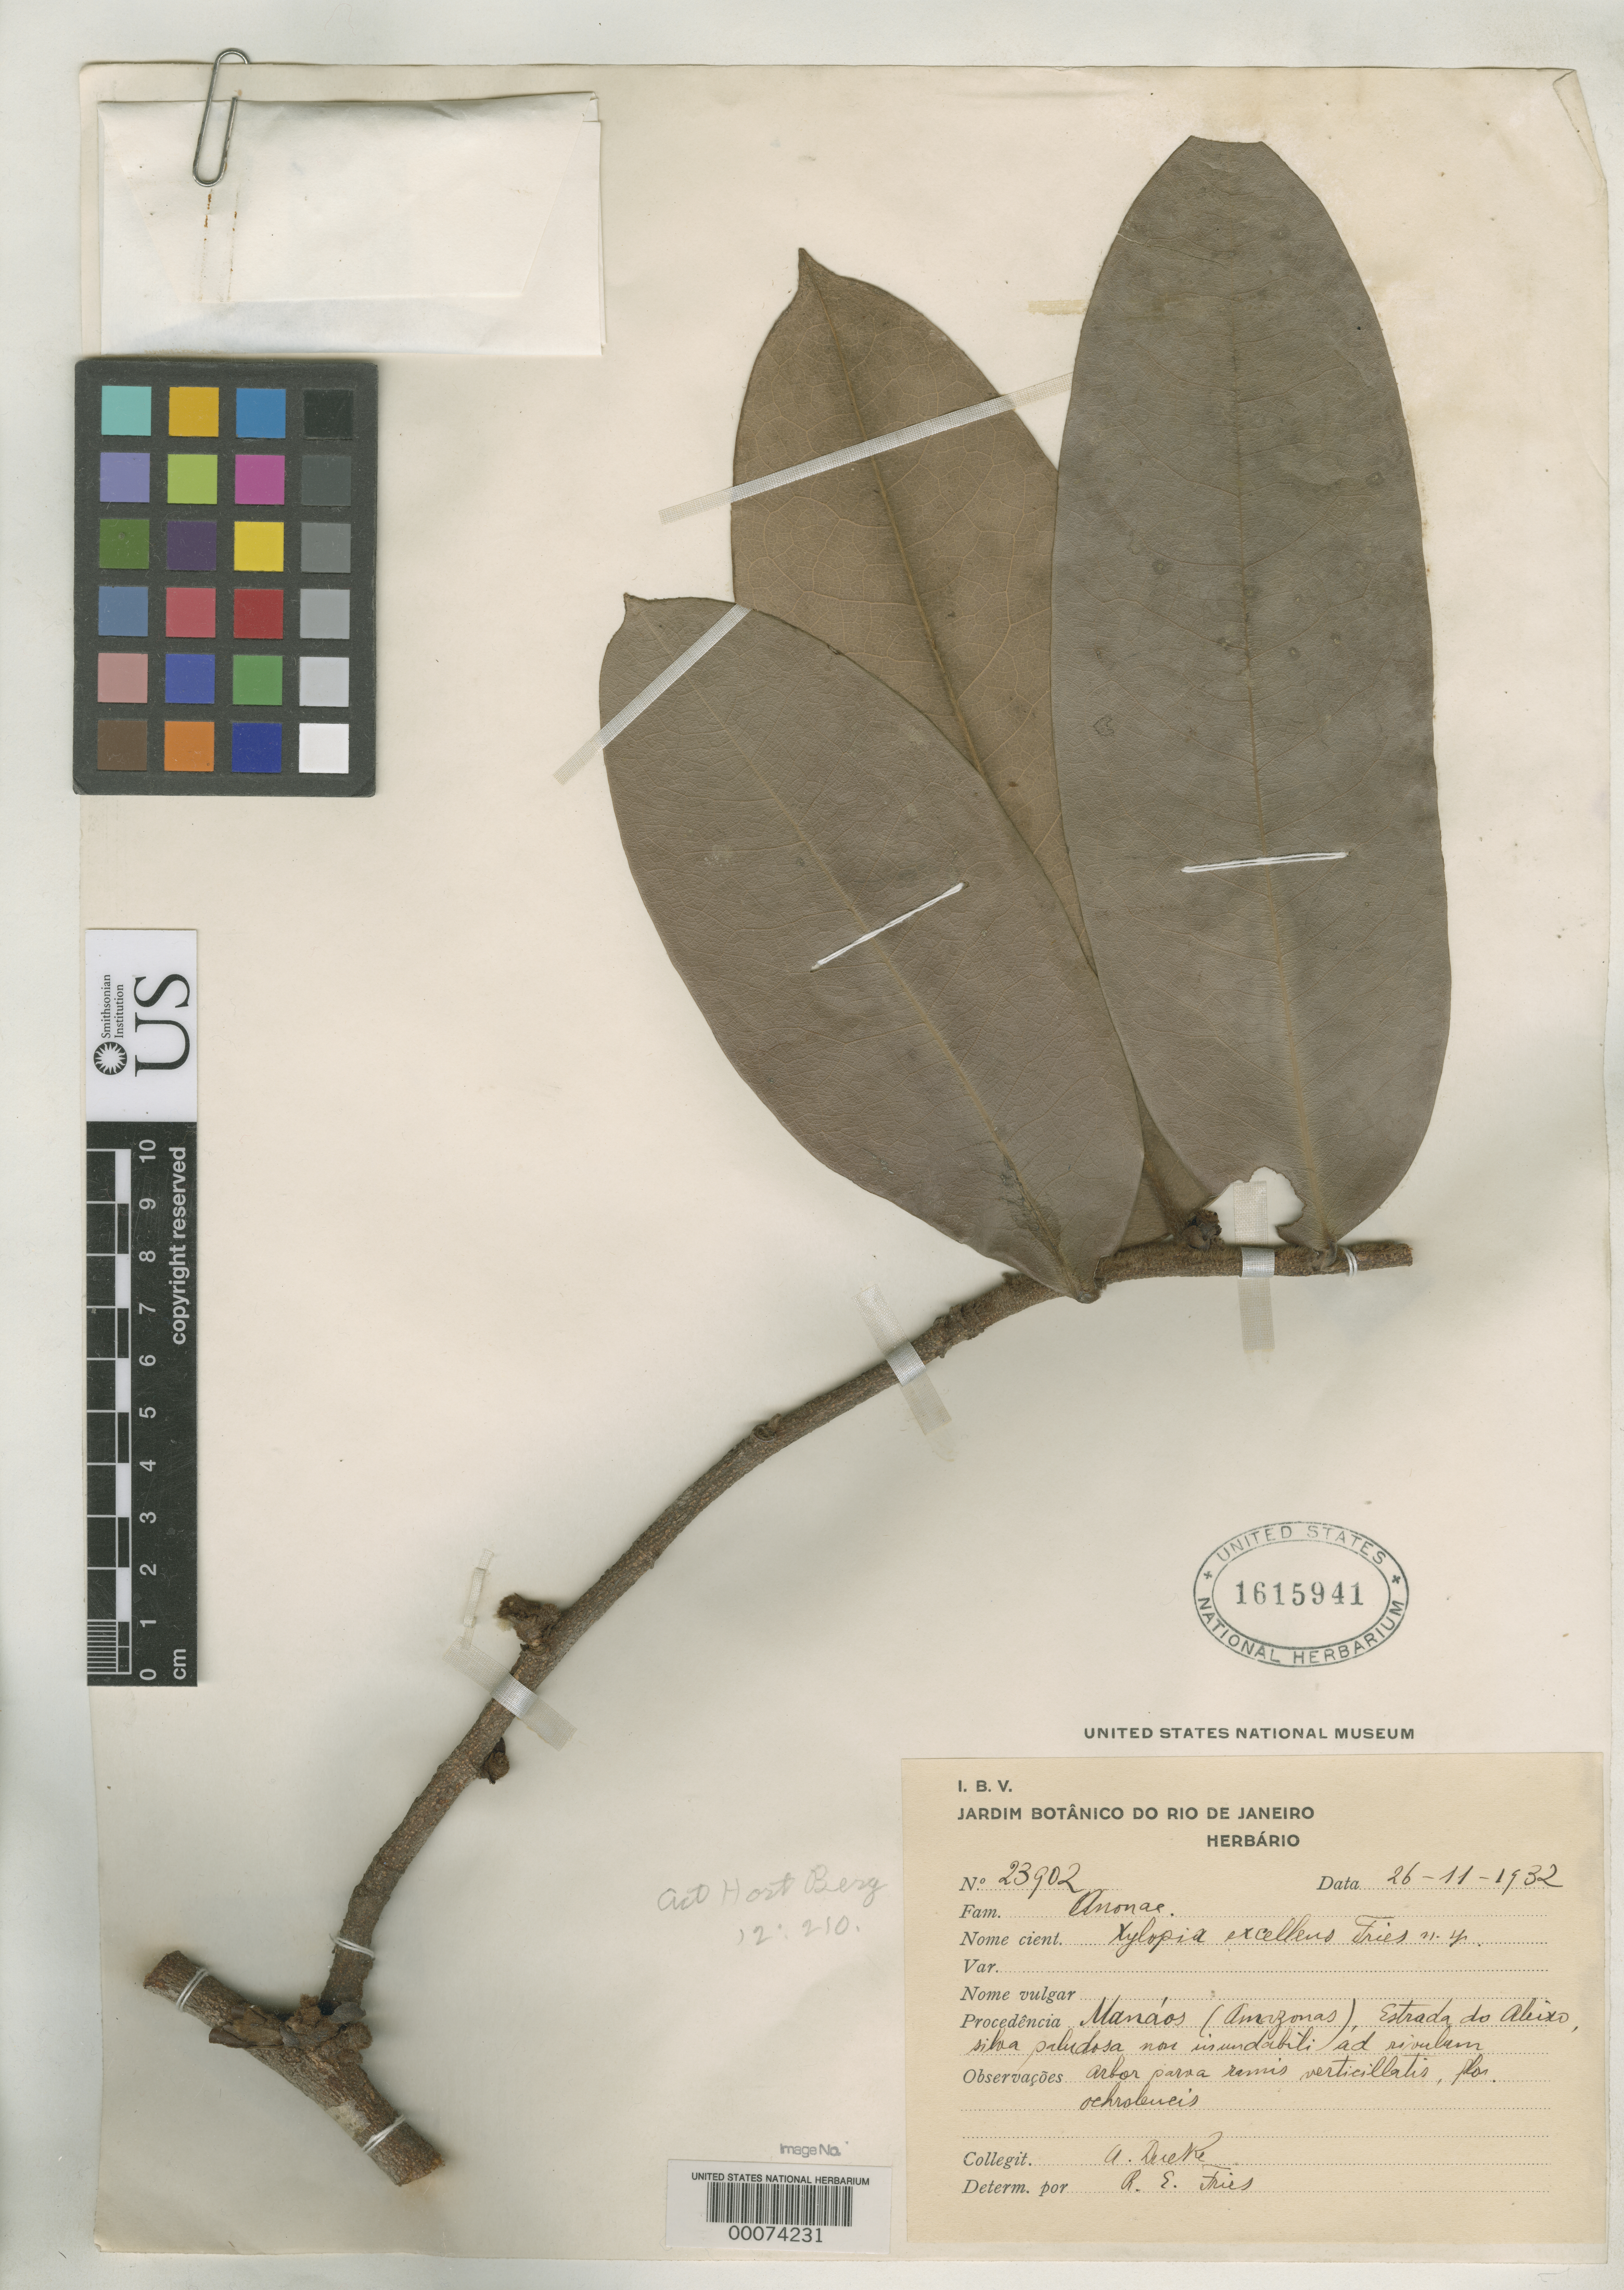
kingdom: Plantae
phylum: Tracheophyta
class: Magnoliopsida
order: Magnoliales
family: Annonaceae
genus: Xylopia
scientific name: Xylopia excellens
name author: R.E. Fr.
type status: Isotype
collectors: A. Ducke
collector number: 23902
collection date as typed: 26 Nov 1932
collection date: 1932-11-26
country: Brazil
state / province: Amazonas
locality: Manaus.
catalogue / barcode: US 1615941